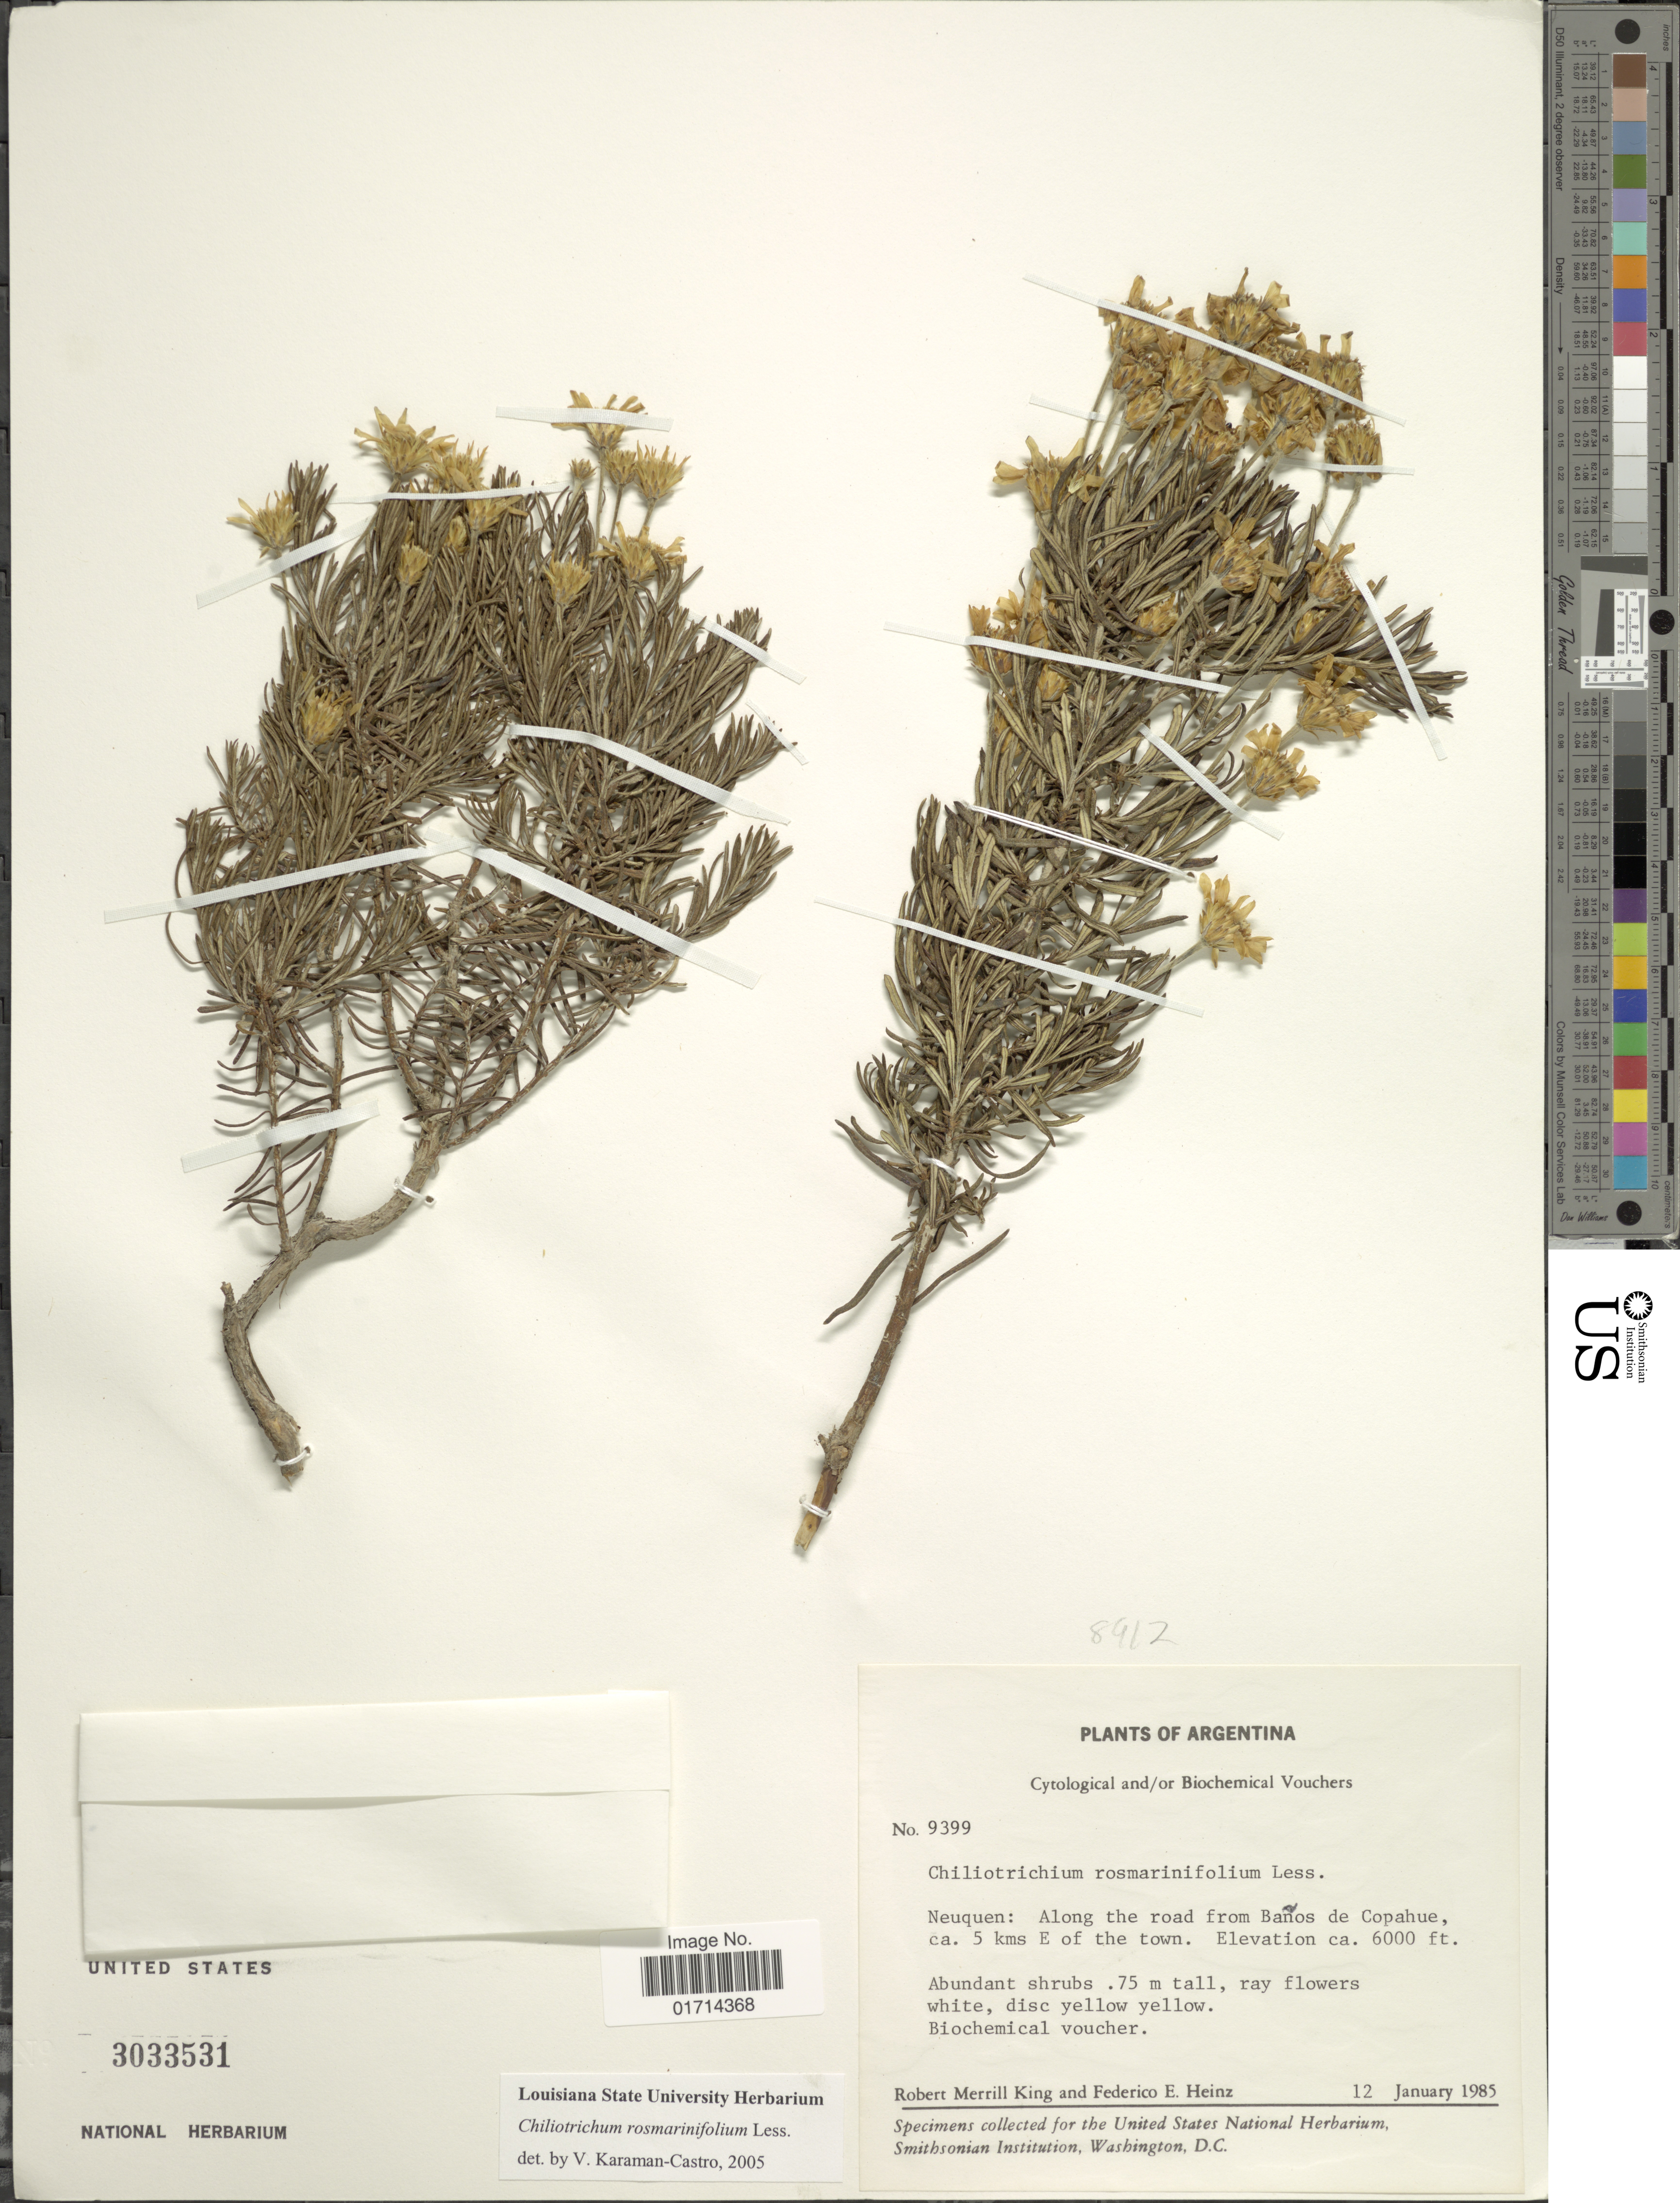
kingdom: Plantae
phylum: Tracheophyta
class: Magnoliopsida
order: Asterales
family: Asteraceae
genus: Chiliotrichum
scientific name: Chiliotrichum rosmarinifolium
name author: Less.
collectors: R. M. King & F. Heinz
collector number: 9399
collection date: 1985-01-12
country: Argentina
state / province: Neuquen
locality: Along the road from Banos de Copahue, ca. 5 kms E of the town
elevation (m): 1829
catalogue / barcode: US 3033531